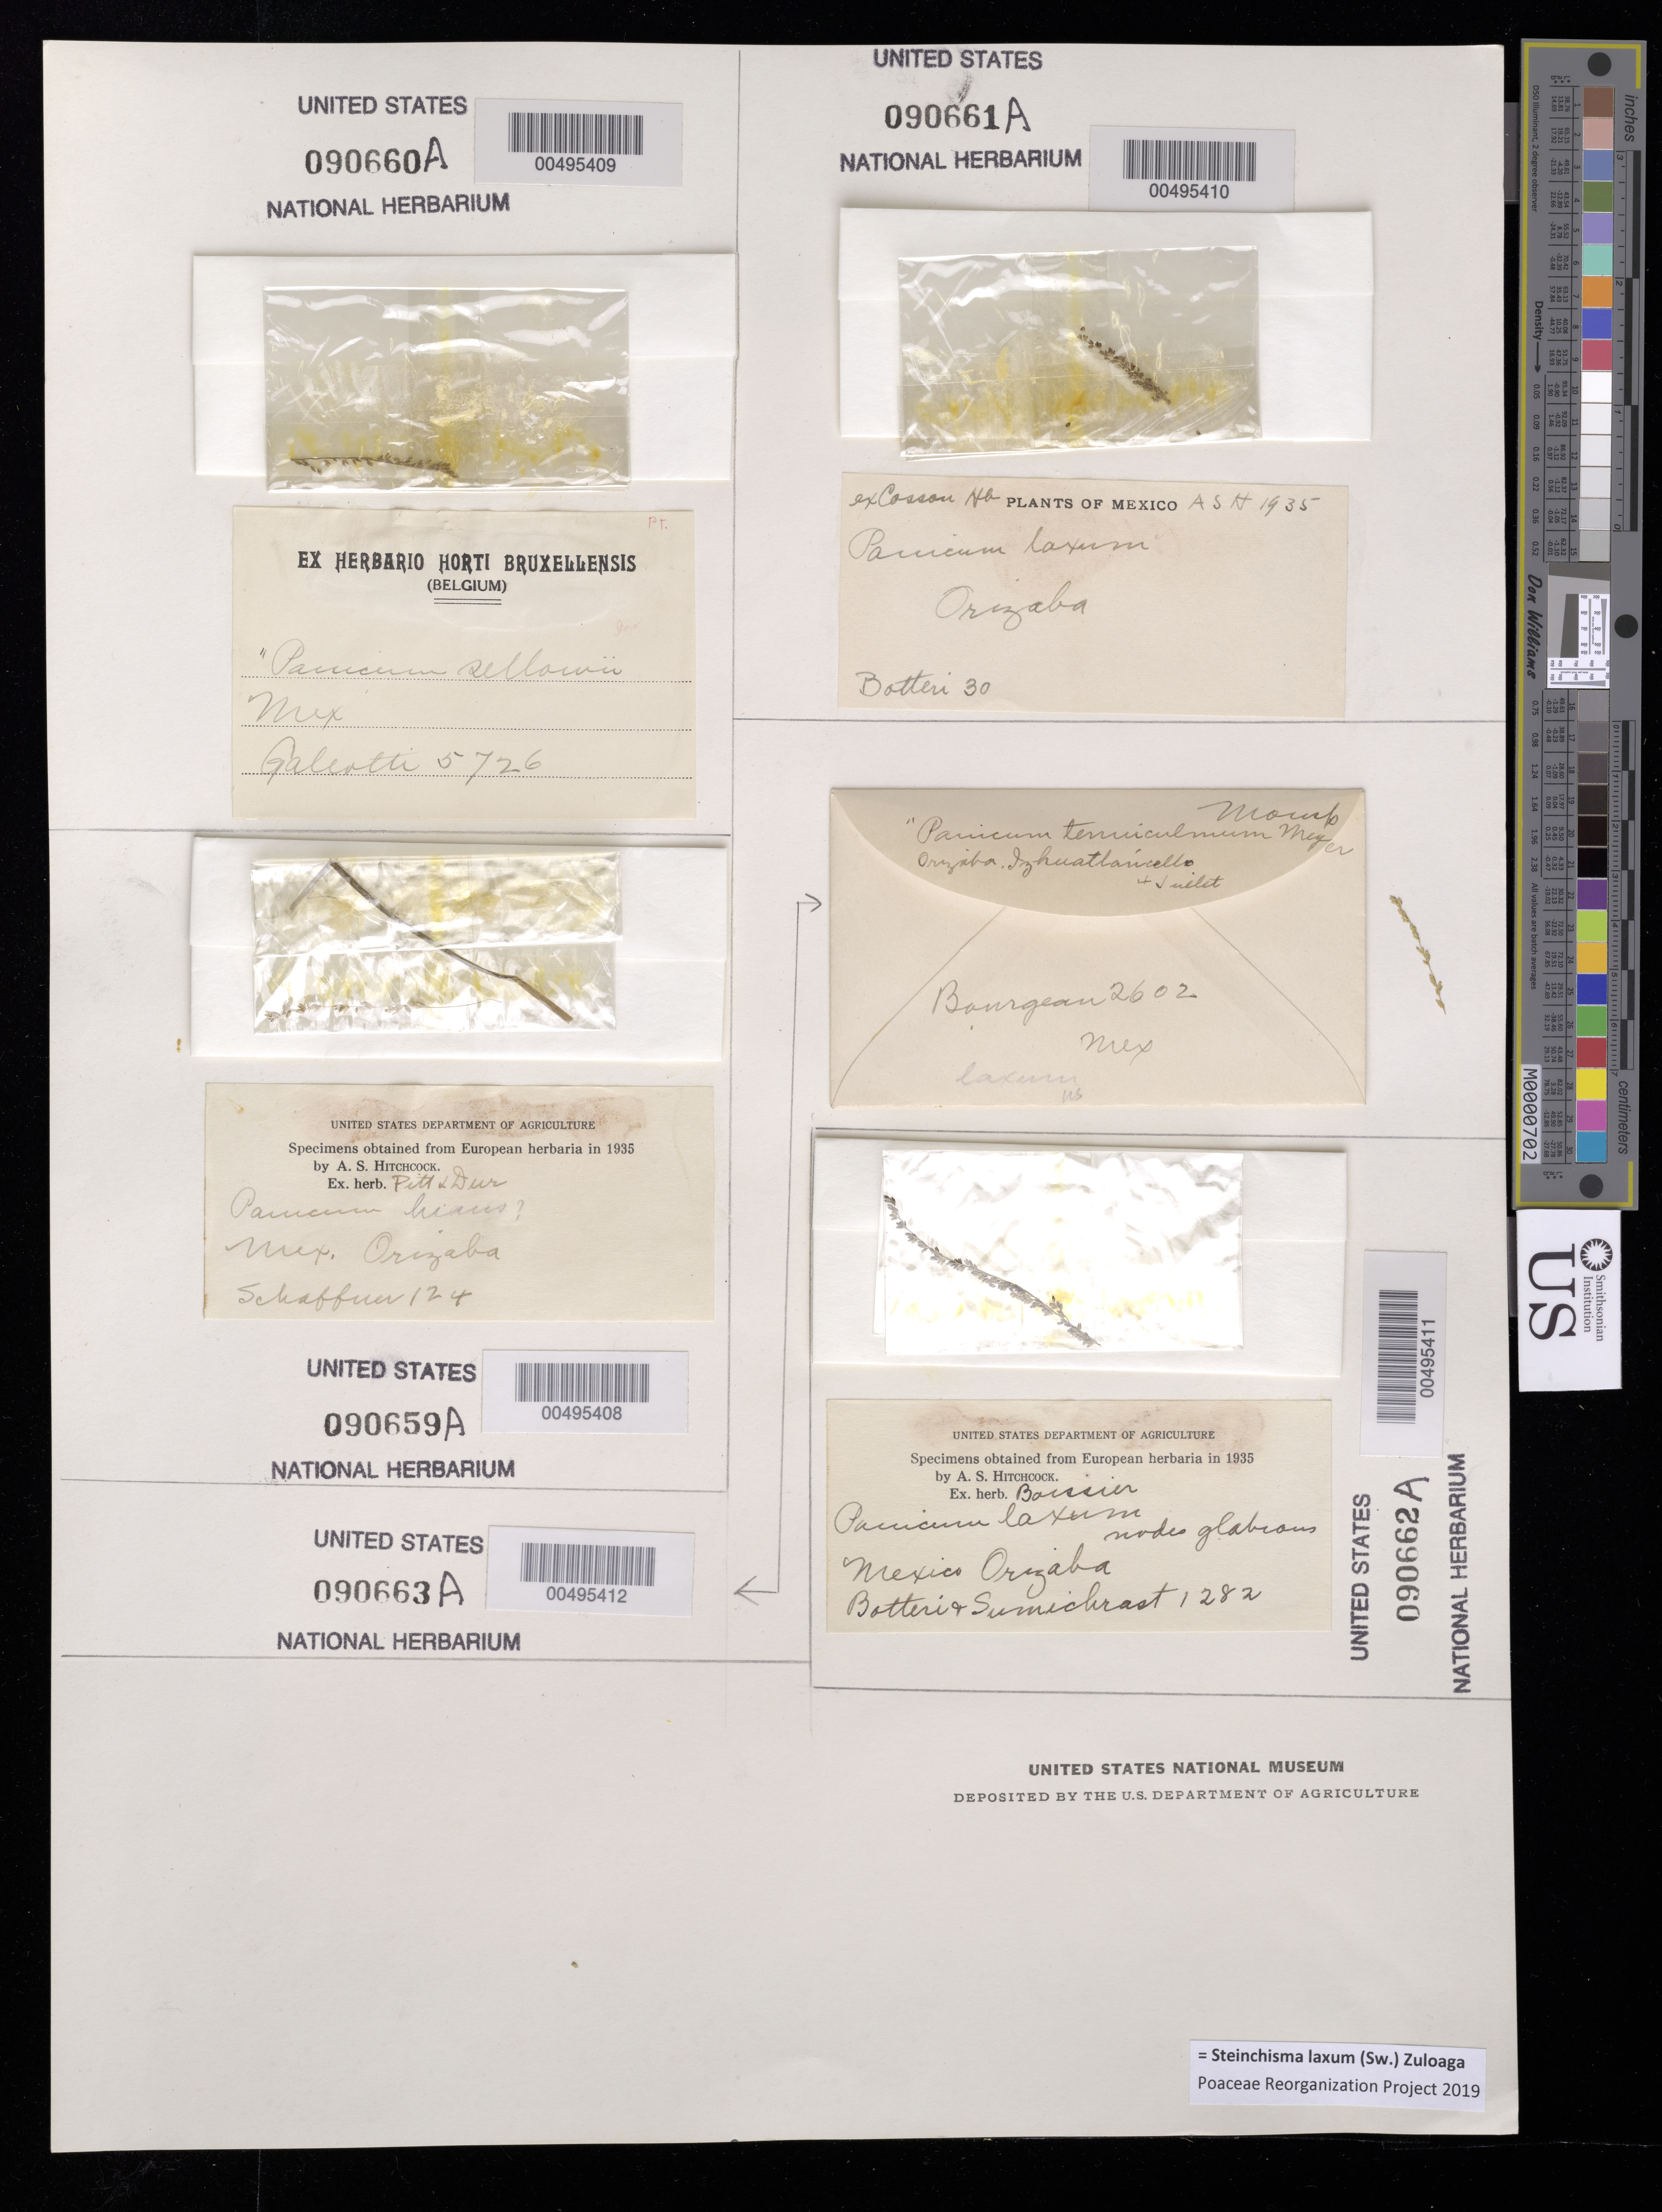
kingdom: Plantae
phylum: Tracheophyta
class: Liliopsida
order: Poales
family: Poaceae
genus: Panicum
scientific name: Panicum laxum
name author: Sw.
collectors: -. Schaffner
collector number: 124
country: Mexico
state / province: Veracruz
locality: Orizaba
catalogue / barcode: US 90659A